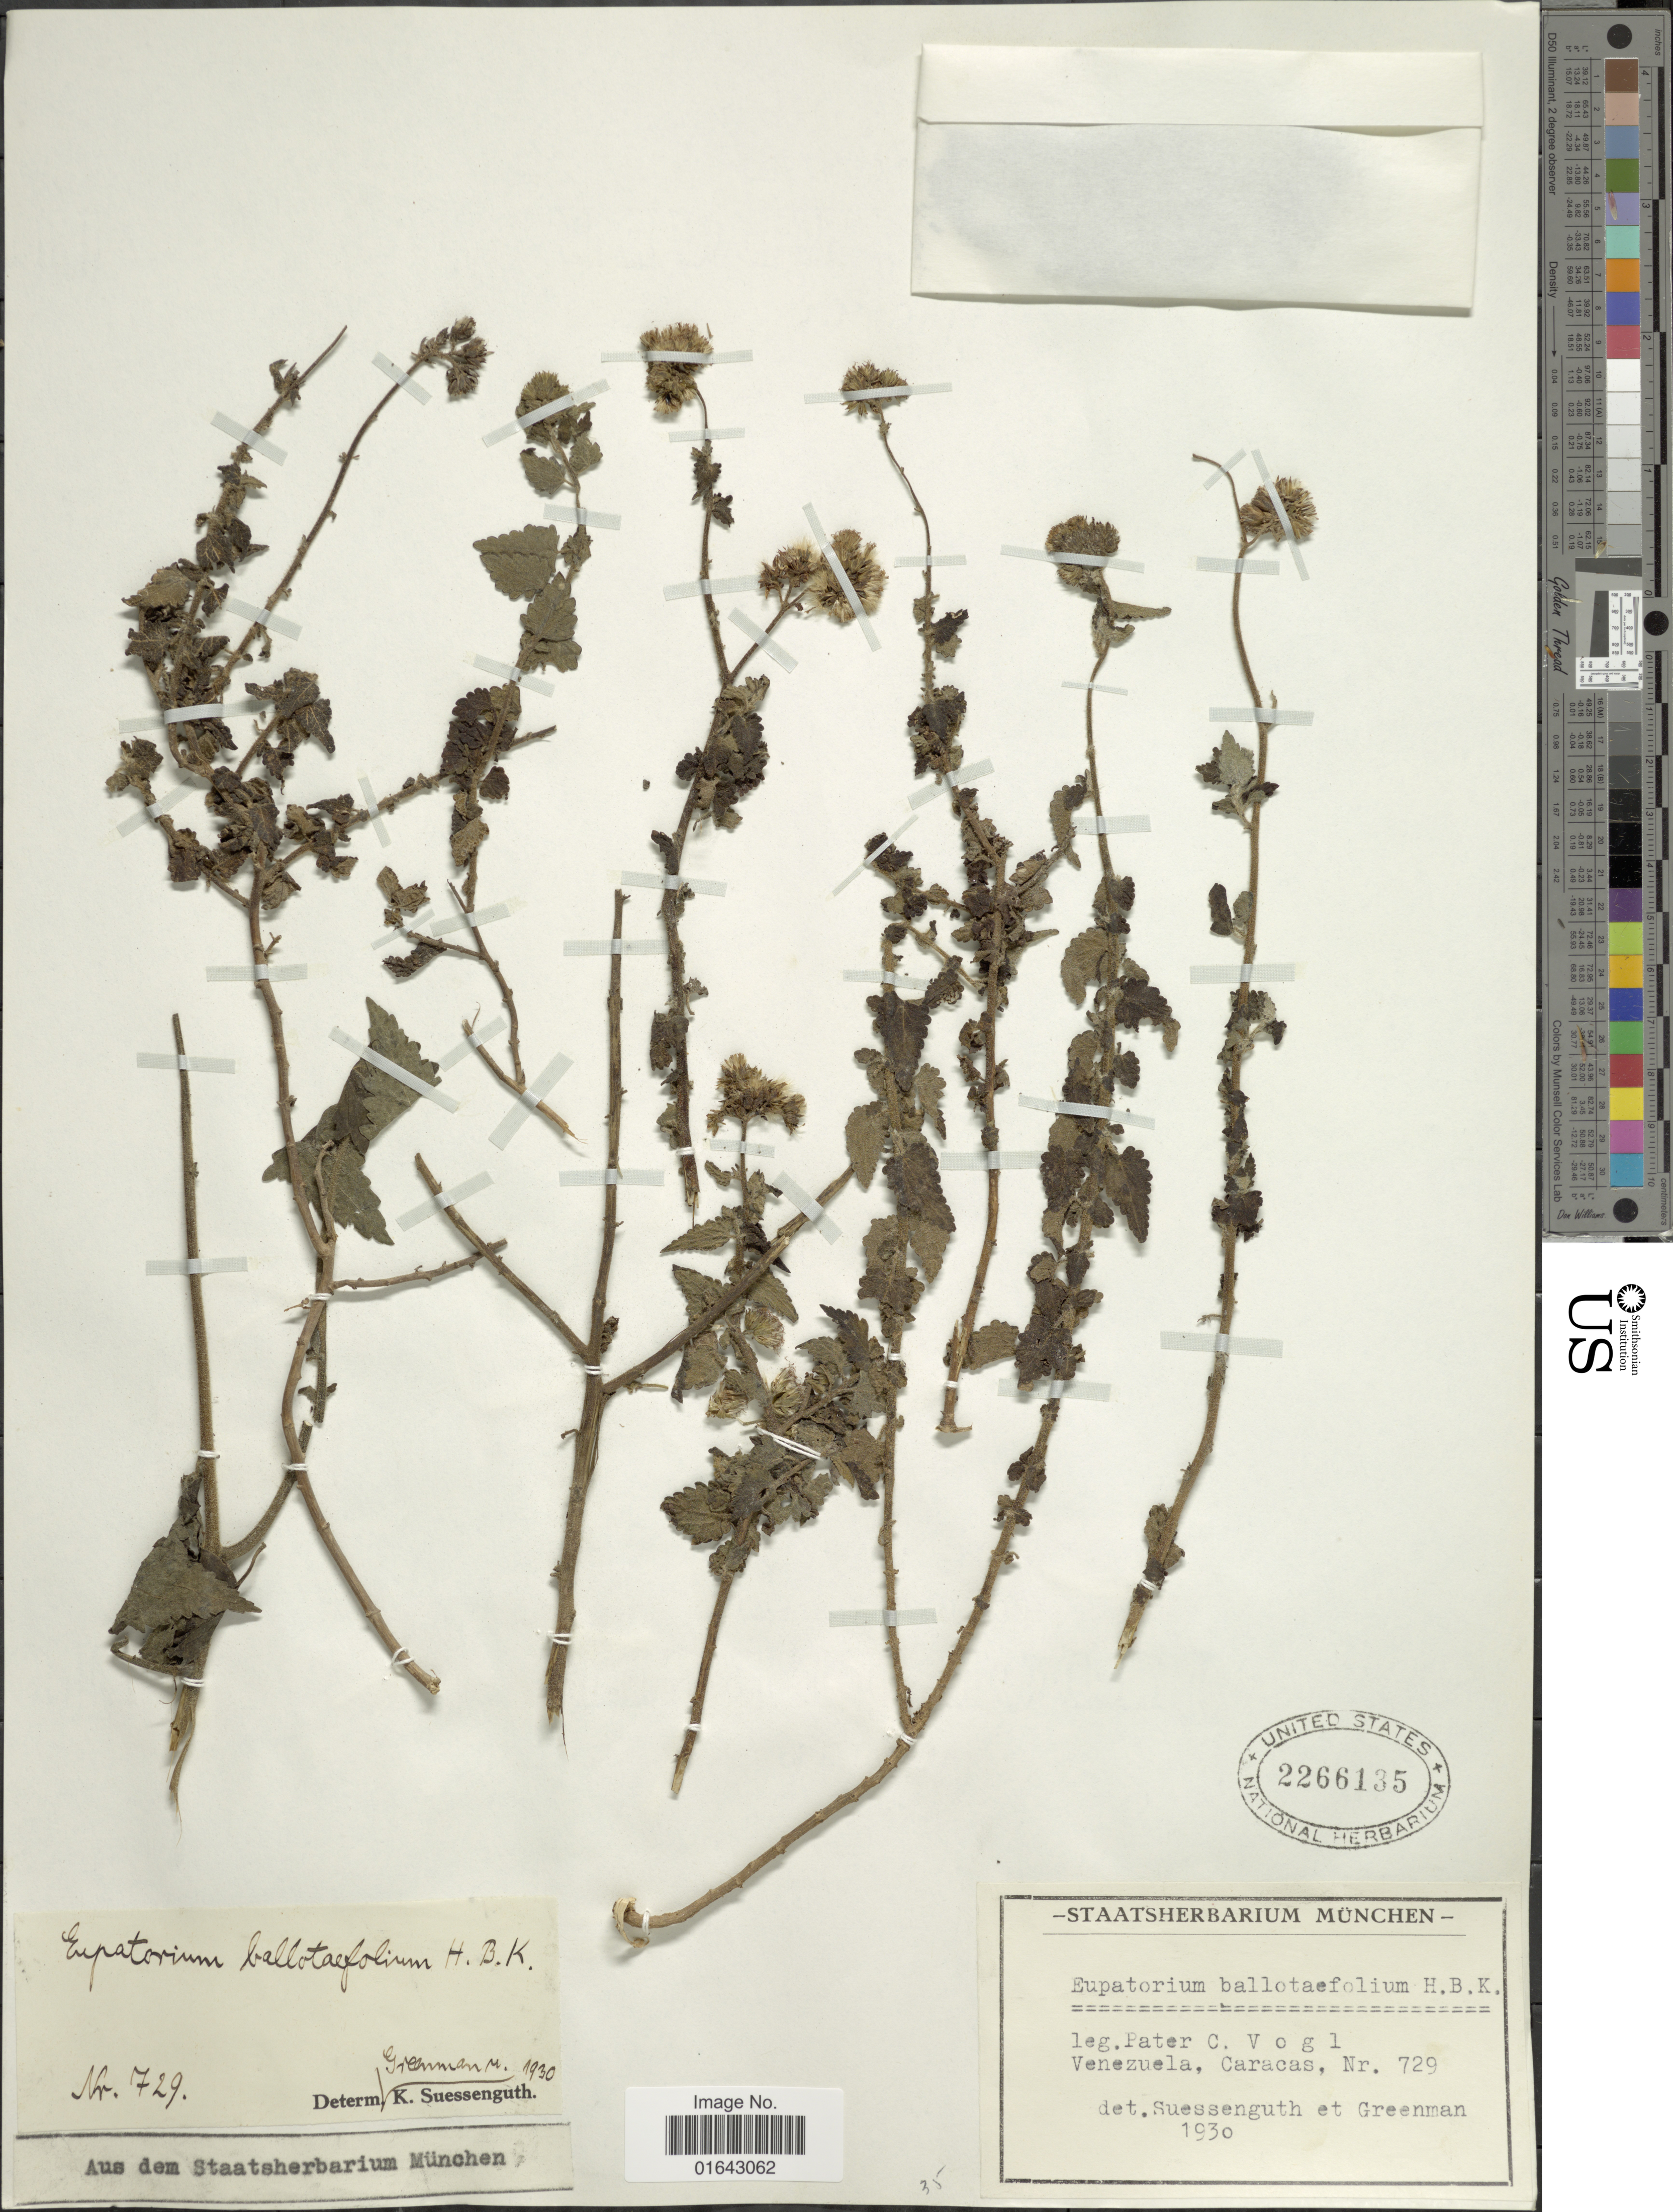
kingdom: Plantae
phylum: Tracheophyta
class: Magnoliopsida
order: Asterales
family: Asteraceae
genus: Conocliniopsis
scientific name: Conocliniopsis prasiifolia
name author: (DC.) R.M. King & H. Rob.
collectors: P. C. Vogl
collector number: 729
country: Venezuela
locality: Caracas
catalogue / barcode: US 2266135